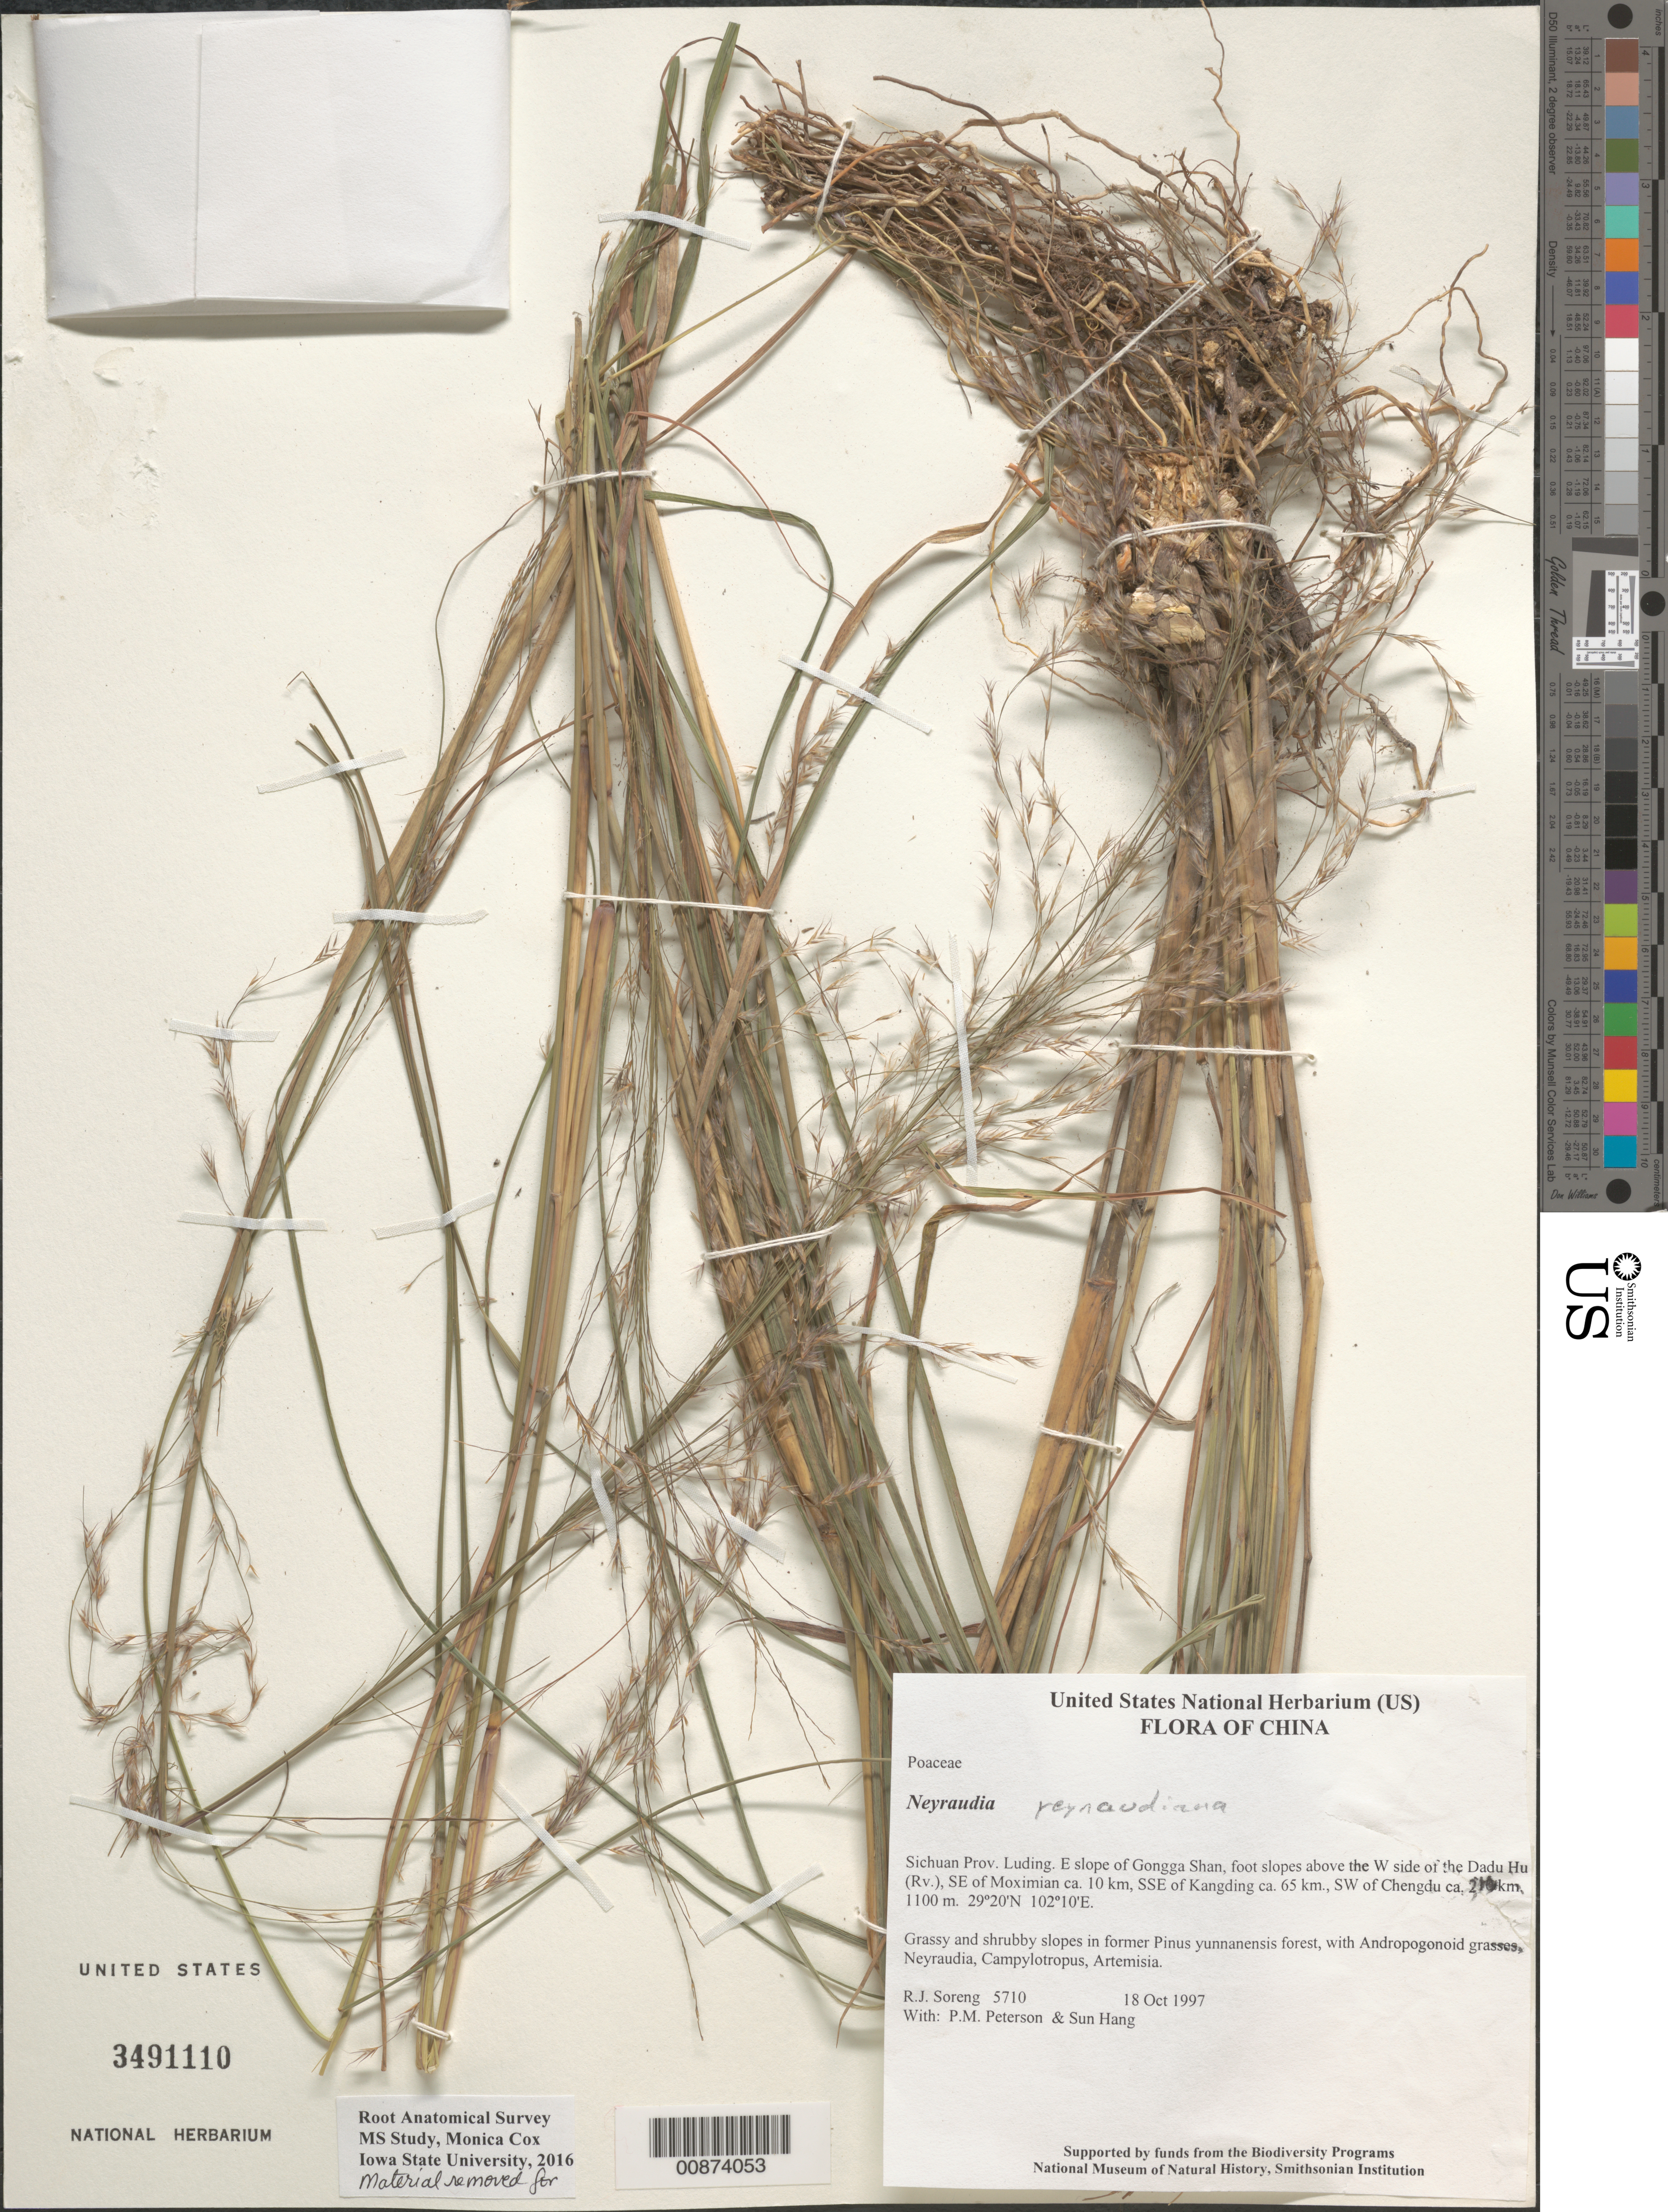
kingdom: Plantae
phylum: Tracheophyta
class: Liliopsida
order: Poales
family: Poaceae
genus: Neyraudia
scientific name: Neyraudia reynaudiana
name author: (Kunth) Keng ex Hitchc.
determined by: Peterson, Paul M., (BOT), Smithsonian Institution - National Museum of Natural History (UNITED STATES)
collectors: R. J. Soreng, P. M. Peterson & Sun Hang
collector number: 5710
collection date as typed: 18 Oct 1997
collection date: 1997-10-18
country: China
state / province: Sichuan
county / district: Luding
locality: E slope of Gongga Shan, foot slopes above the W side of the Dadu Hu (Rv.), SE of Moximian ca. 10 km, SSE of Kangding ca. 65 km., SW of Chengdu ca. 210 km.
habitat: Grassy and shruby slopes in former Pinus yunnanensis forest, with Andropogonoid grasses, Neyraudia, Campylotropus, Artemisia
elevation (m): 1100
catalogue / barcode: US 3491110